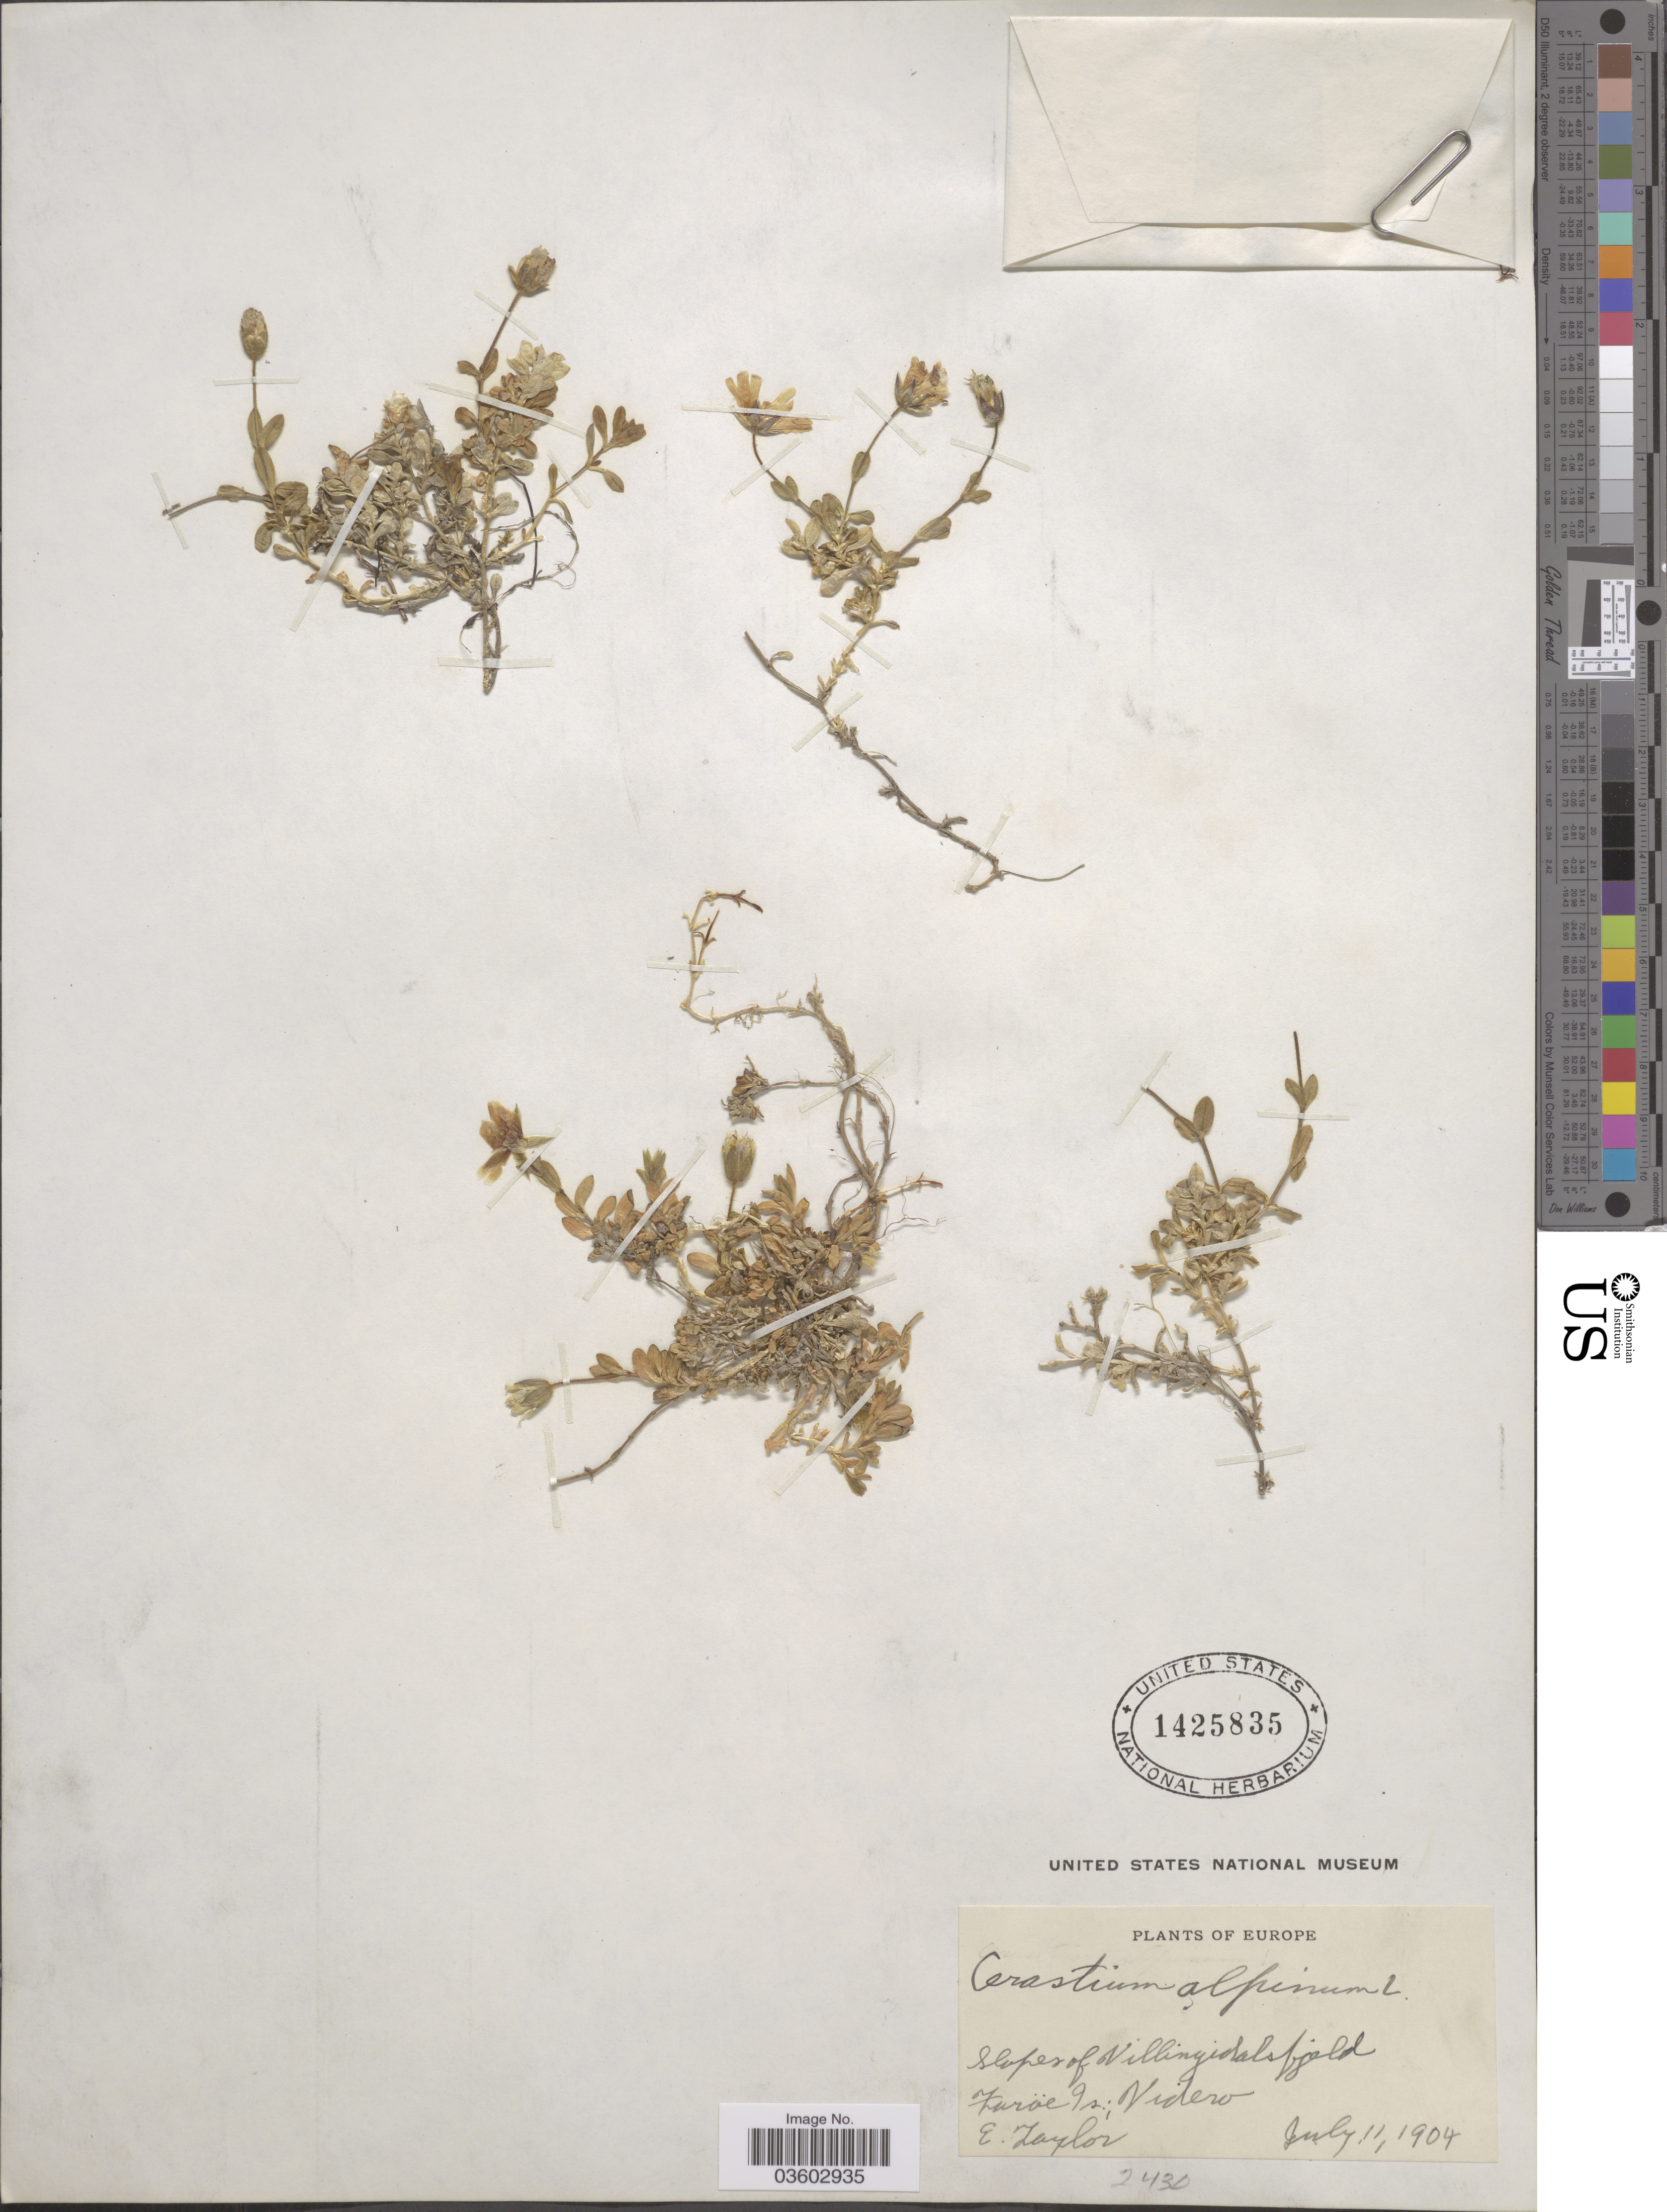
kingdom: Plantae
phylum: Tracheophyta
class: Magnoliopsida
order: Caryophyllales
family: Caryophyllaceae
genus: Cerastium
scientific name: Cerastium alpinum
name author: L.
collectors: E. Taylor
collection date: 1904-07-11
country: Faroe Islands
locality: Europe. Slopes of Villingidalsfjall. Faröe Is.; Videro.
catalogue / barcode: US 1425835